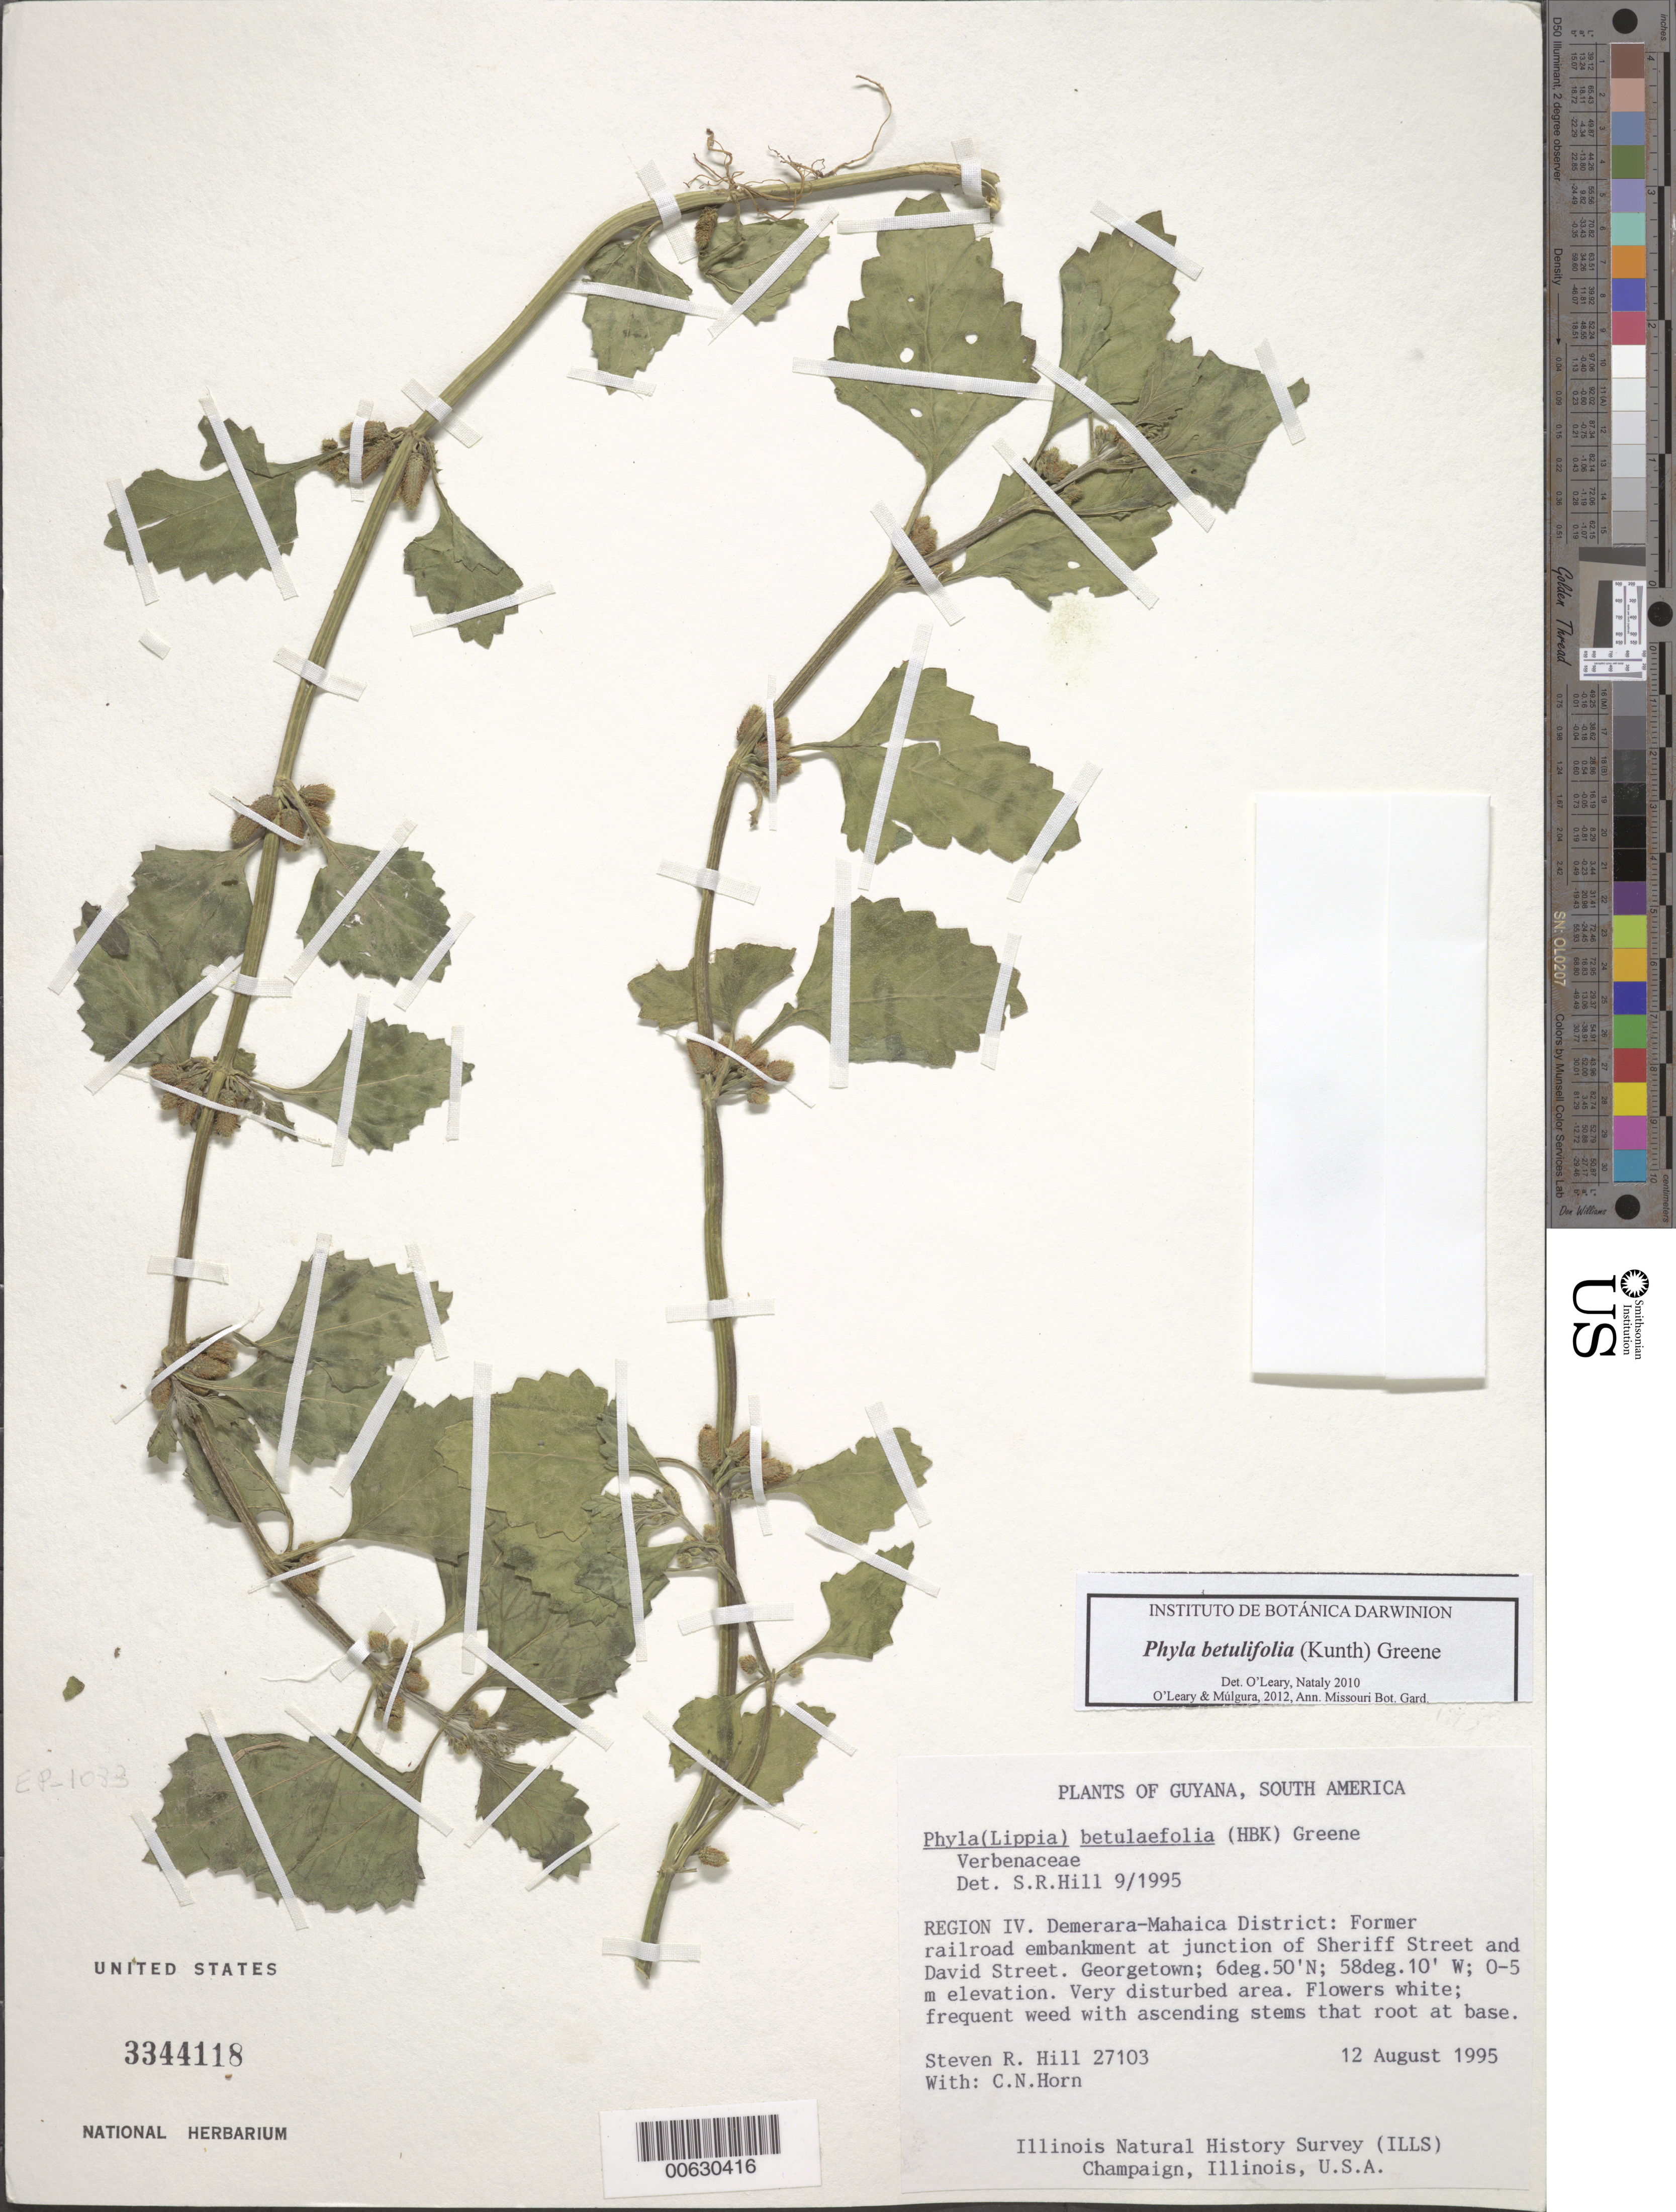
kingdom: Plantae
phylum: Tracheophyta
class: Magnoliopsida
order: Lamiales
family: Verbenaceae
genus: Phyla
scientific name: Phyla betulifolia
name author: (Kunth) Greene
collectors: S. R. Hill & C. Horn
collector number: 27103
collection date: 1995-08-12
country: Guyana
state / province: Demerara-Mahaica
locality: Region IV. Demerara-Mahaica District: Former railroad embankment at junction of Sheriff Street and David Street. Georgetown.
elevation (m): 0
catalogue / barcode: US 3344118